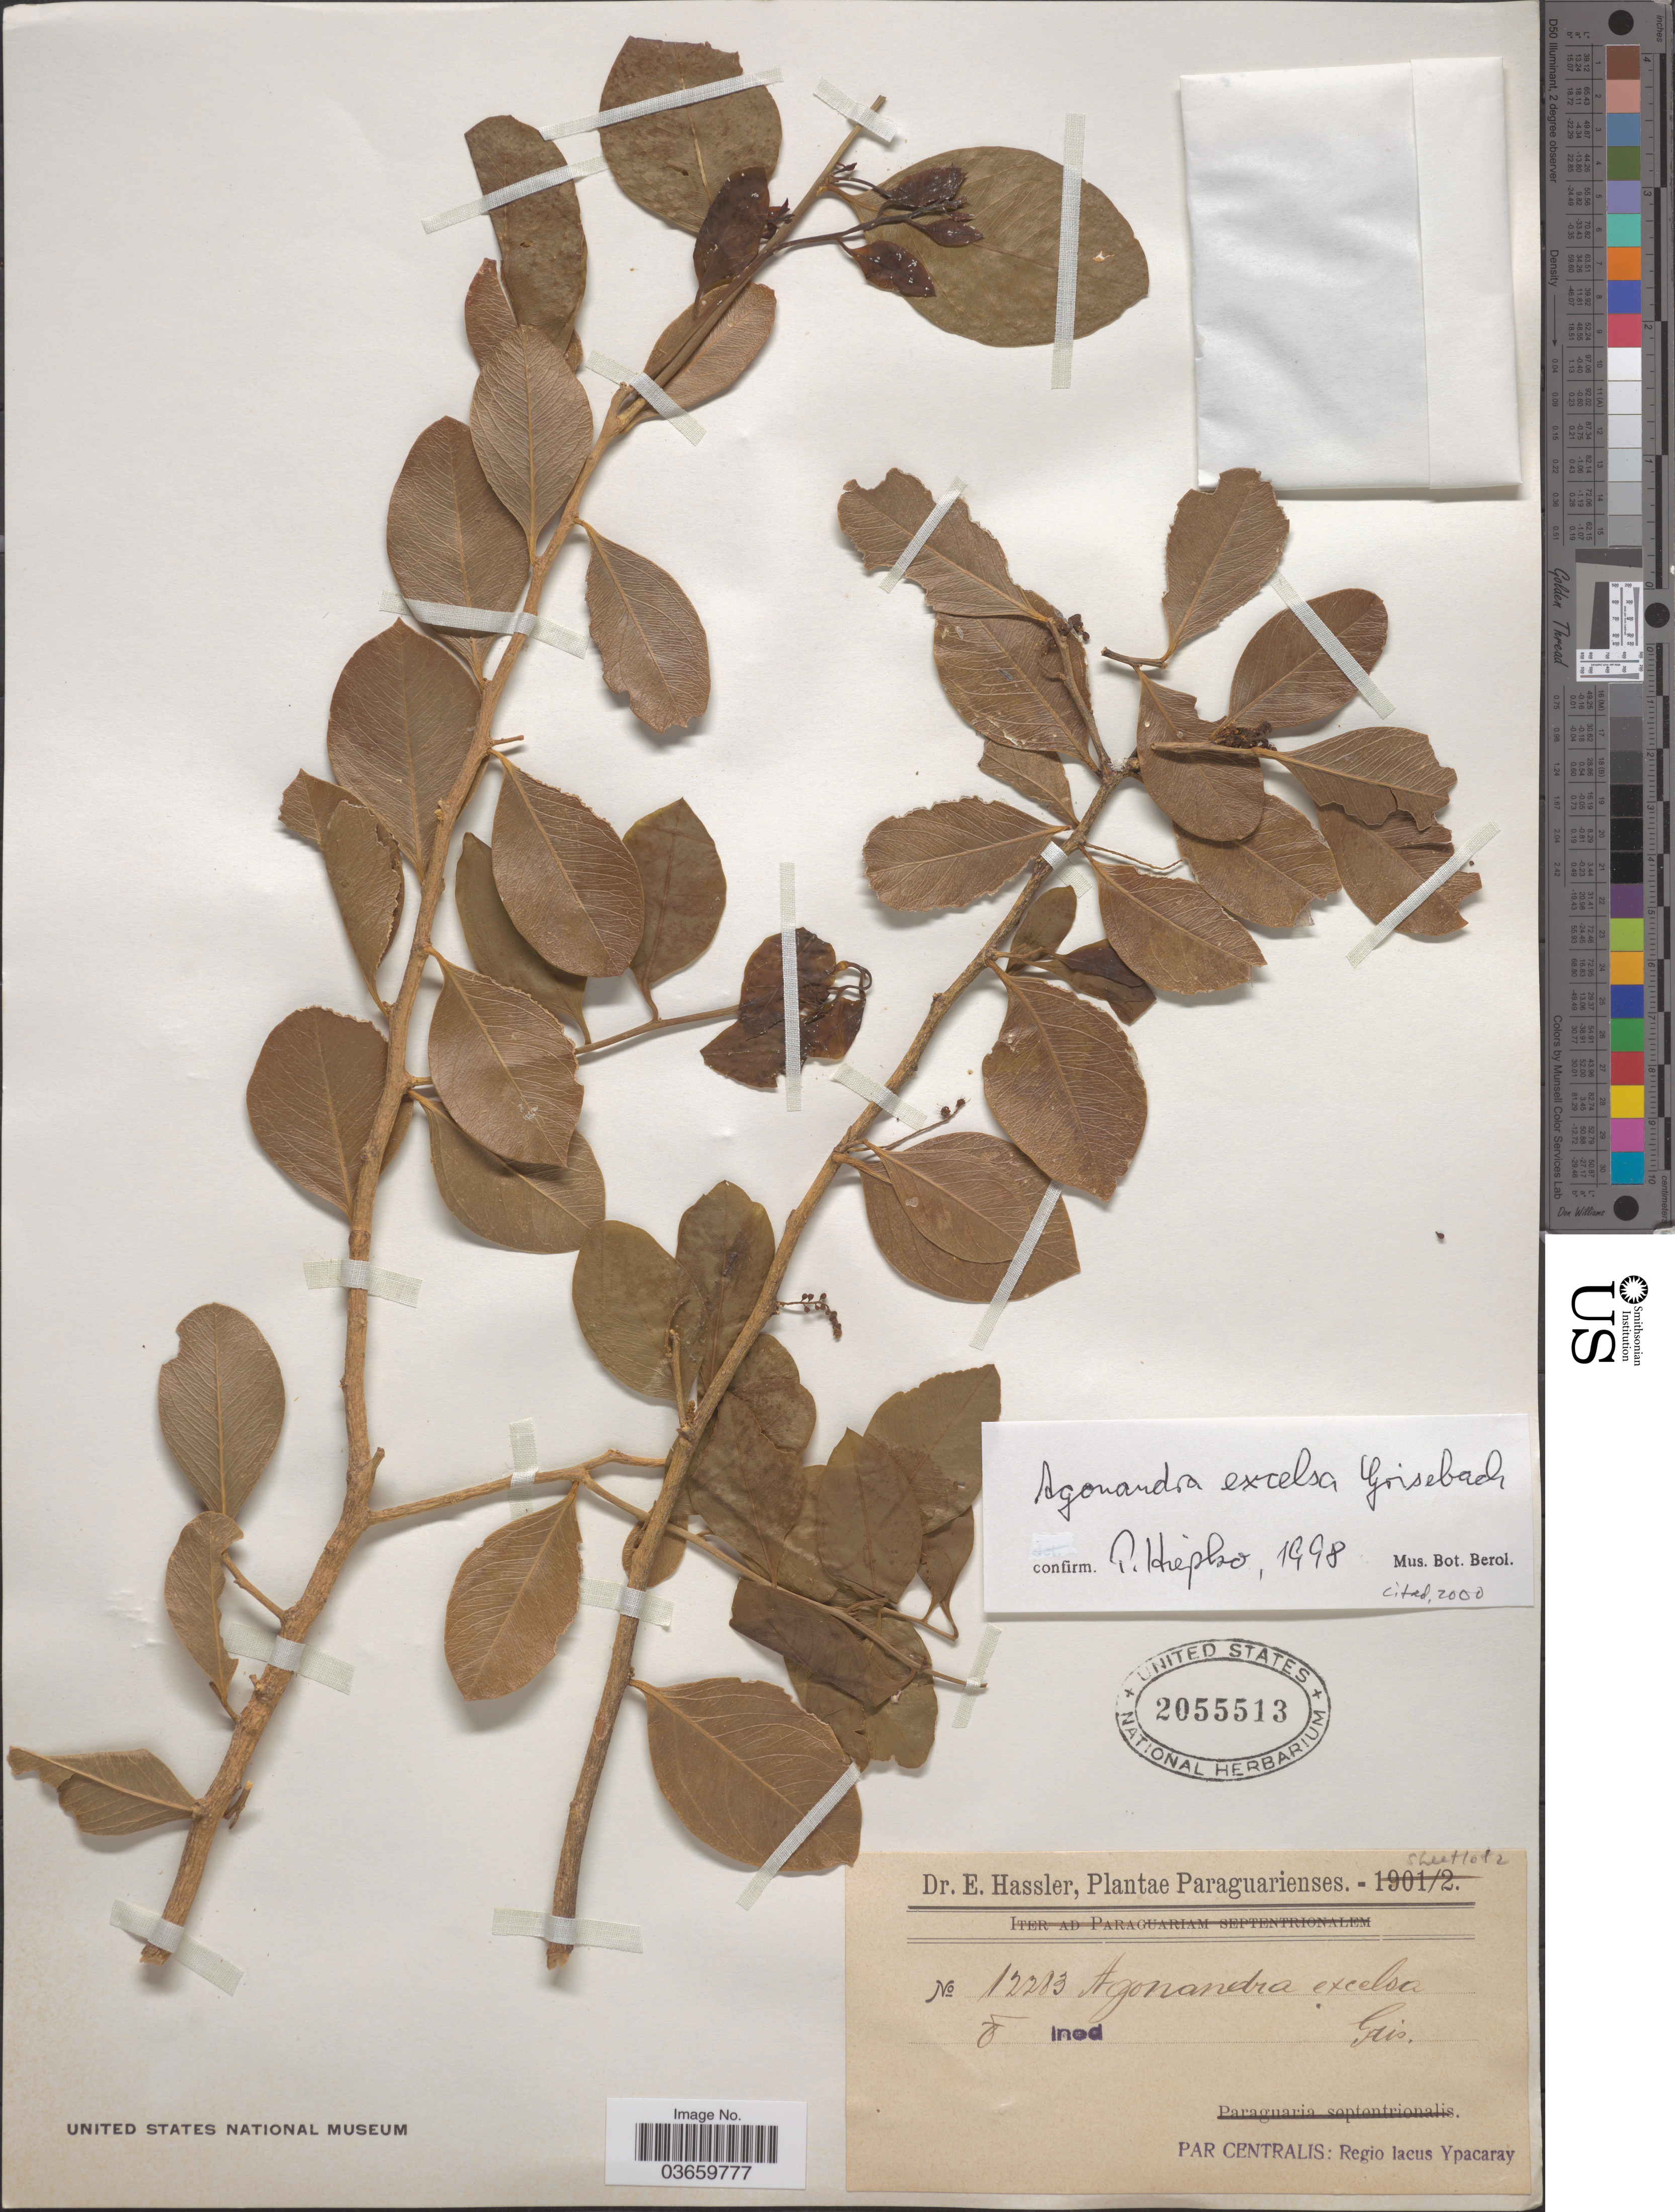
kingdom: Plantae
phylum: Tracheophyta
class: Magnoliopsida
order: Santalales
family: Opiliaceae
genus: Agonandra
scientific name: Agonandra excelsa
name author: Griseb.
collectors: E. Hassler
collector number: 12283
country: Paraguay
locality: Par Centralis: Regio lacus Ypacaray.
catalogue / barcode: US 2055513